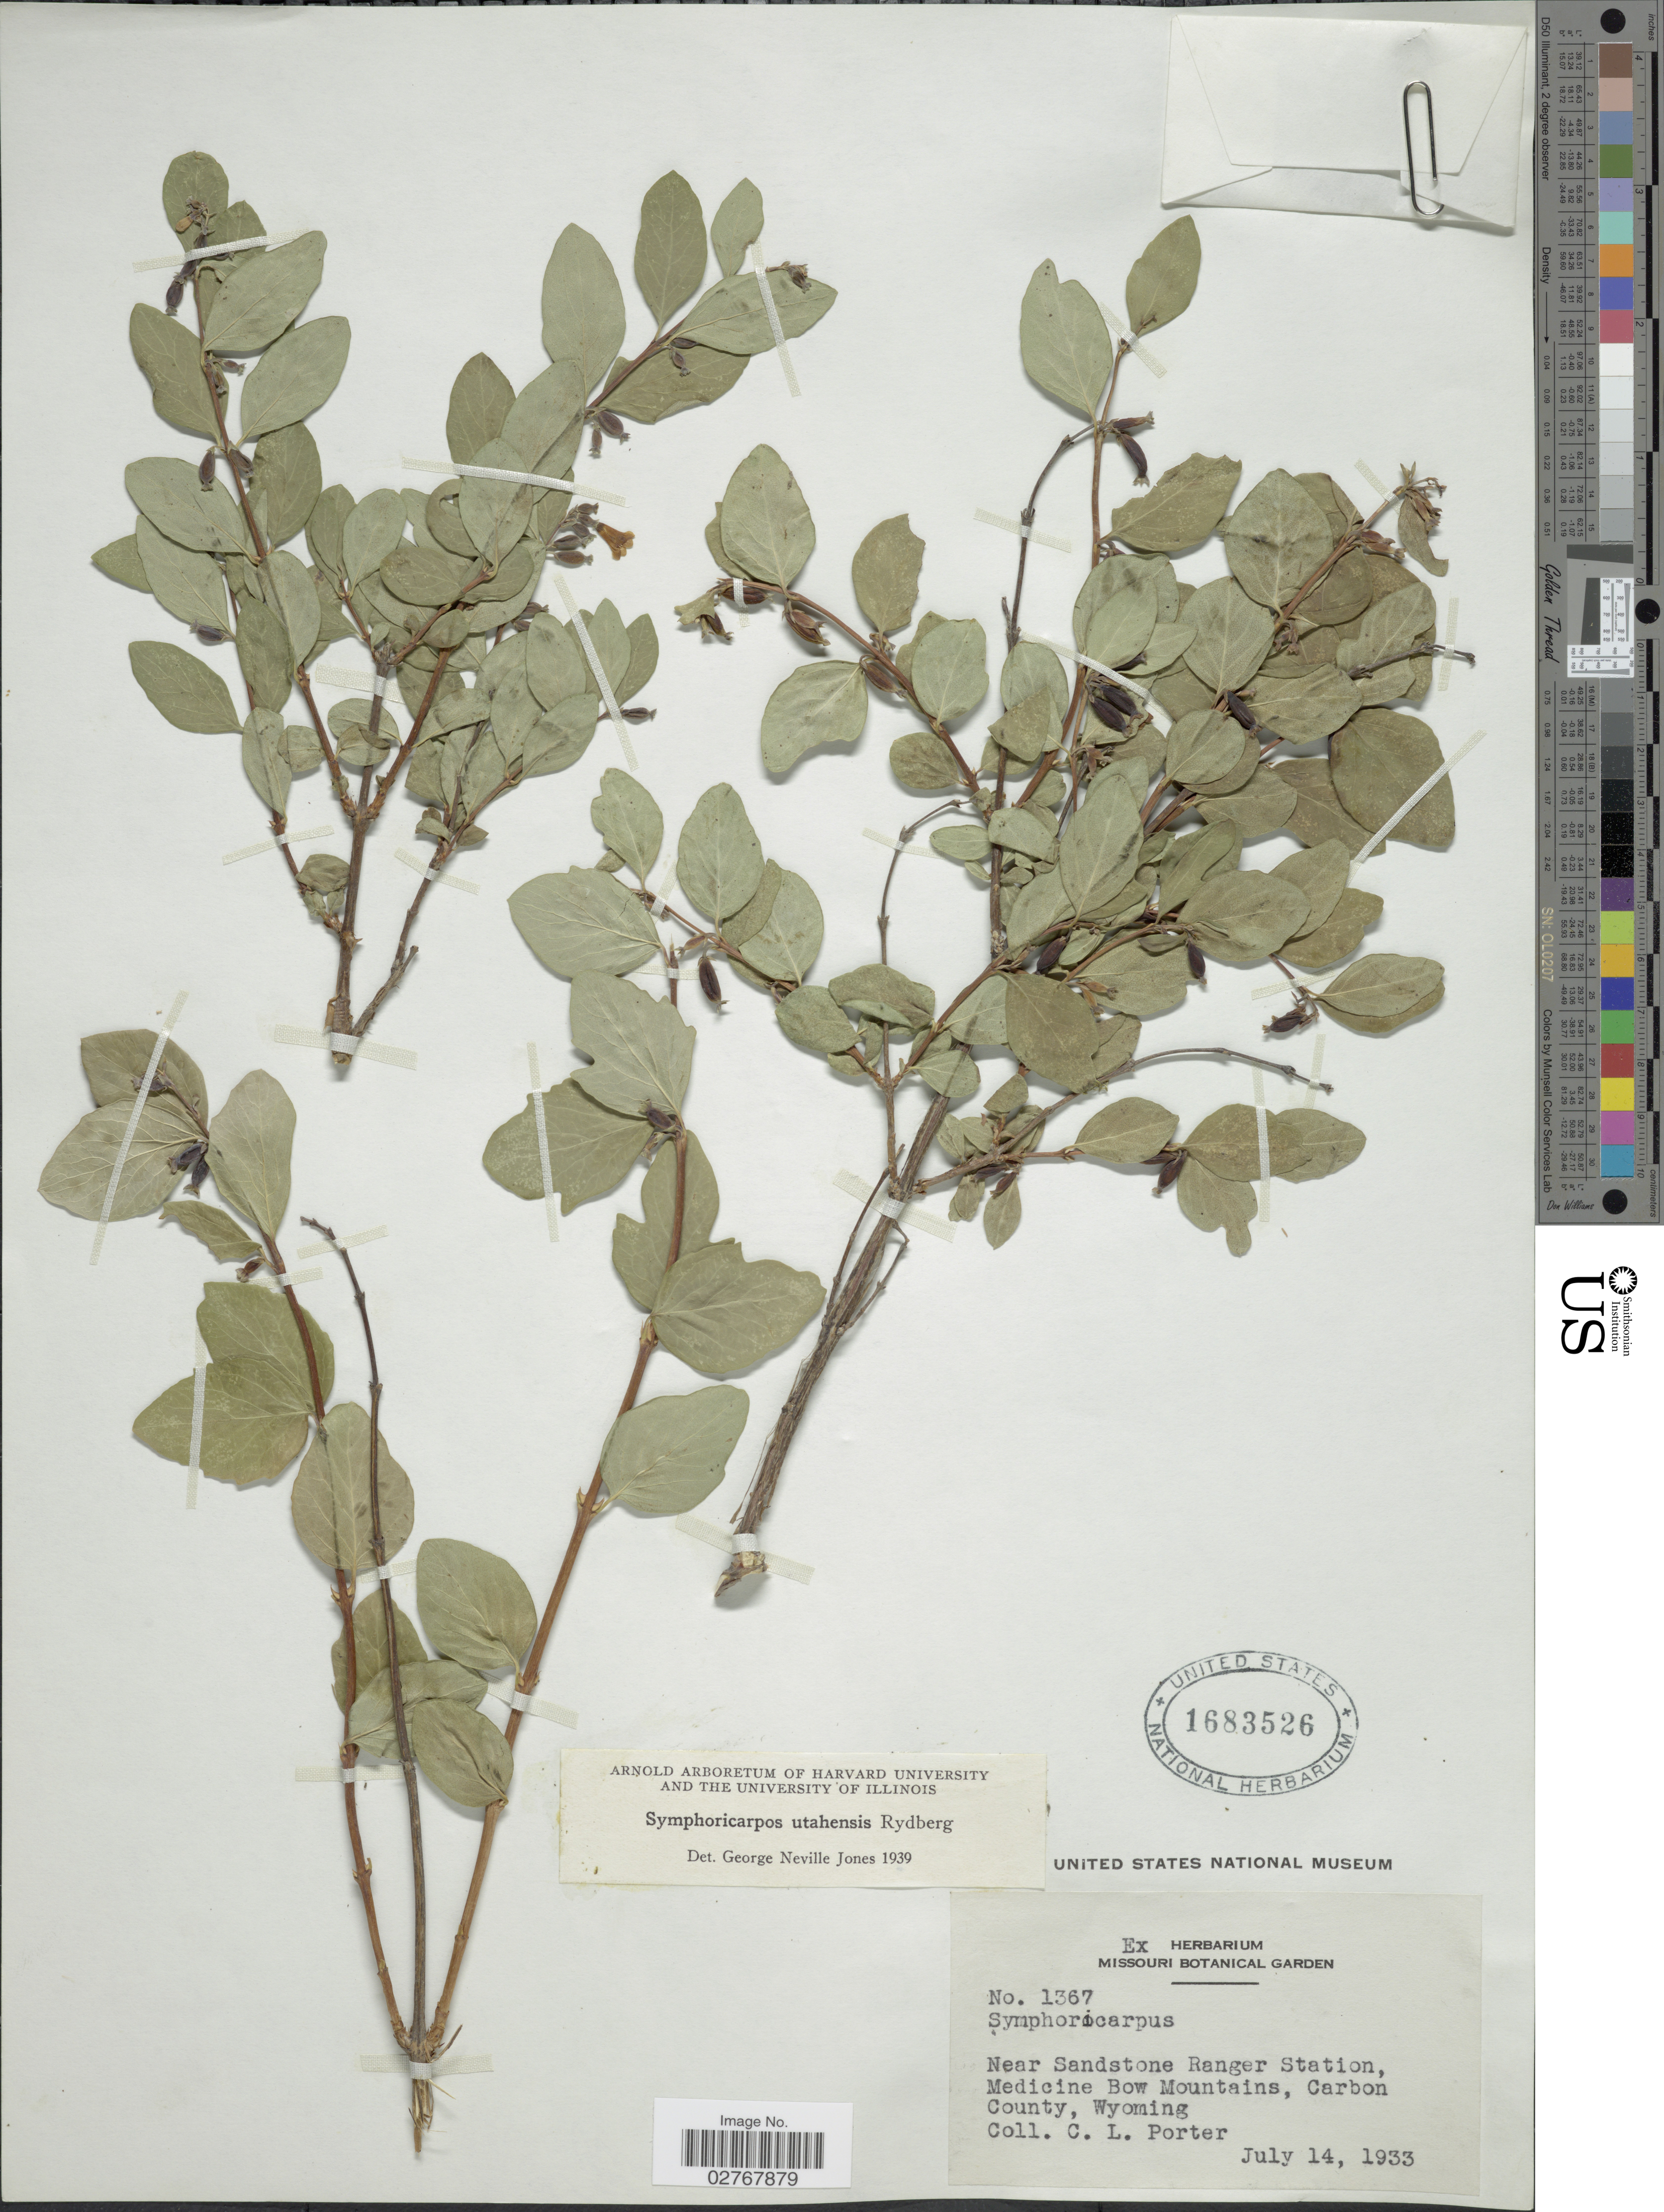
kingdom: Plantae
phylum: Tracheophyta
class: Magnoliopsida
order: Dipsacales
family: Caprifoliaceae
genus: Symphoricarpos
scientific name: Symphoricarpos utahensis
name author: Rydb.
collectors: C. L. Porter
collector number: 1367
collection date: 1933-07-14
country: United States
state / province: Wyoming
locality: Near Sandstone Ranger Station, Medicine Bow Mountains, Carbon County.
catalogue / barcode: US 1683526